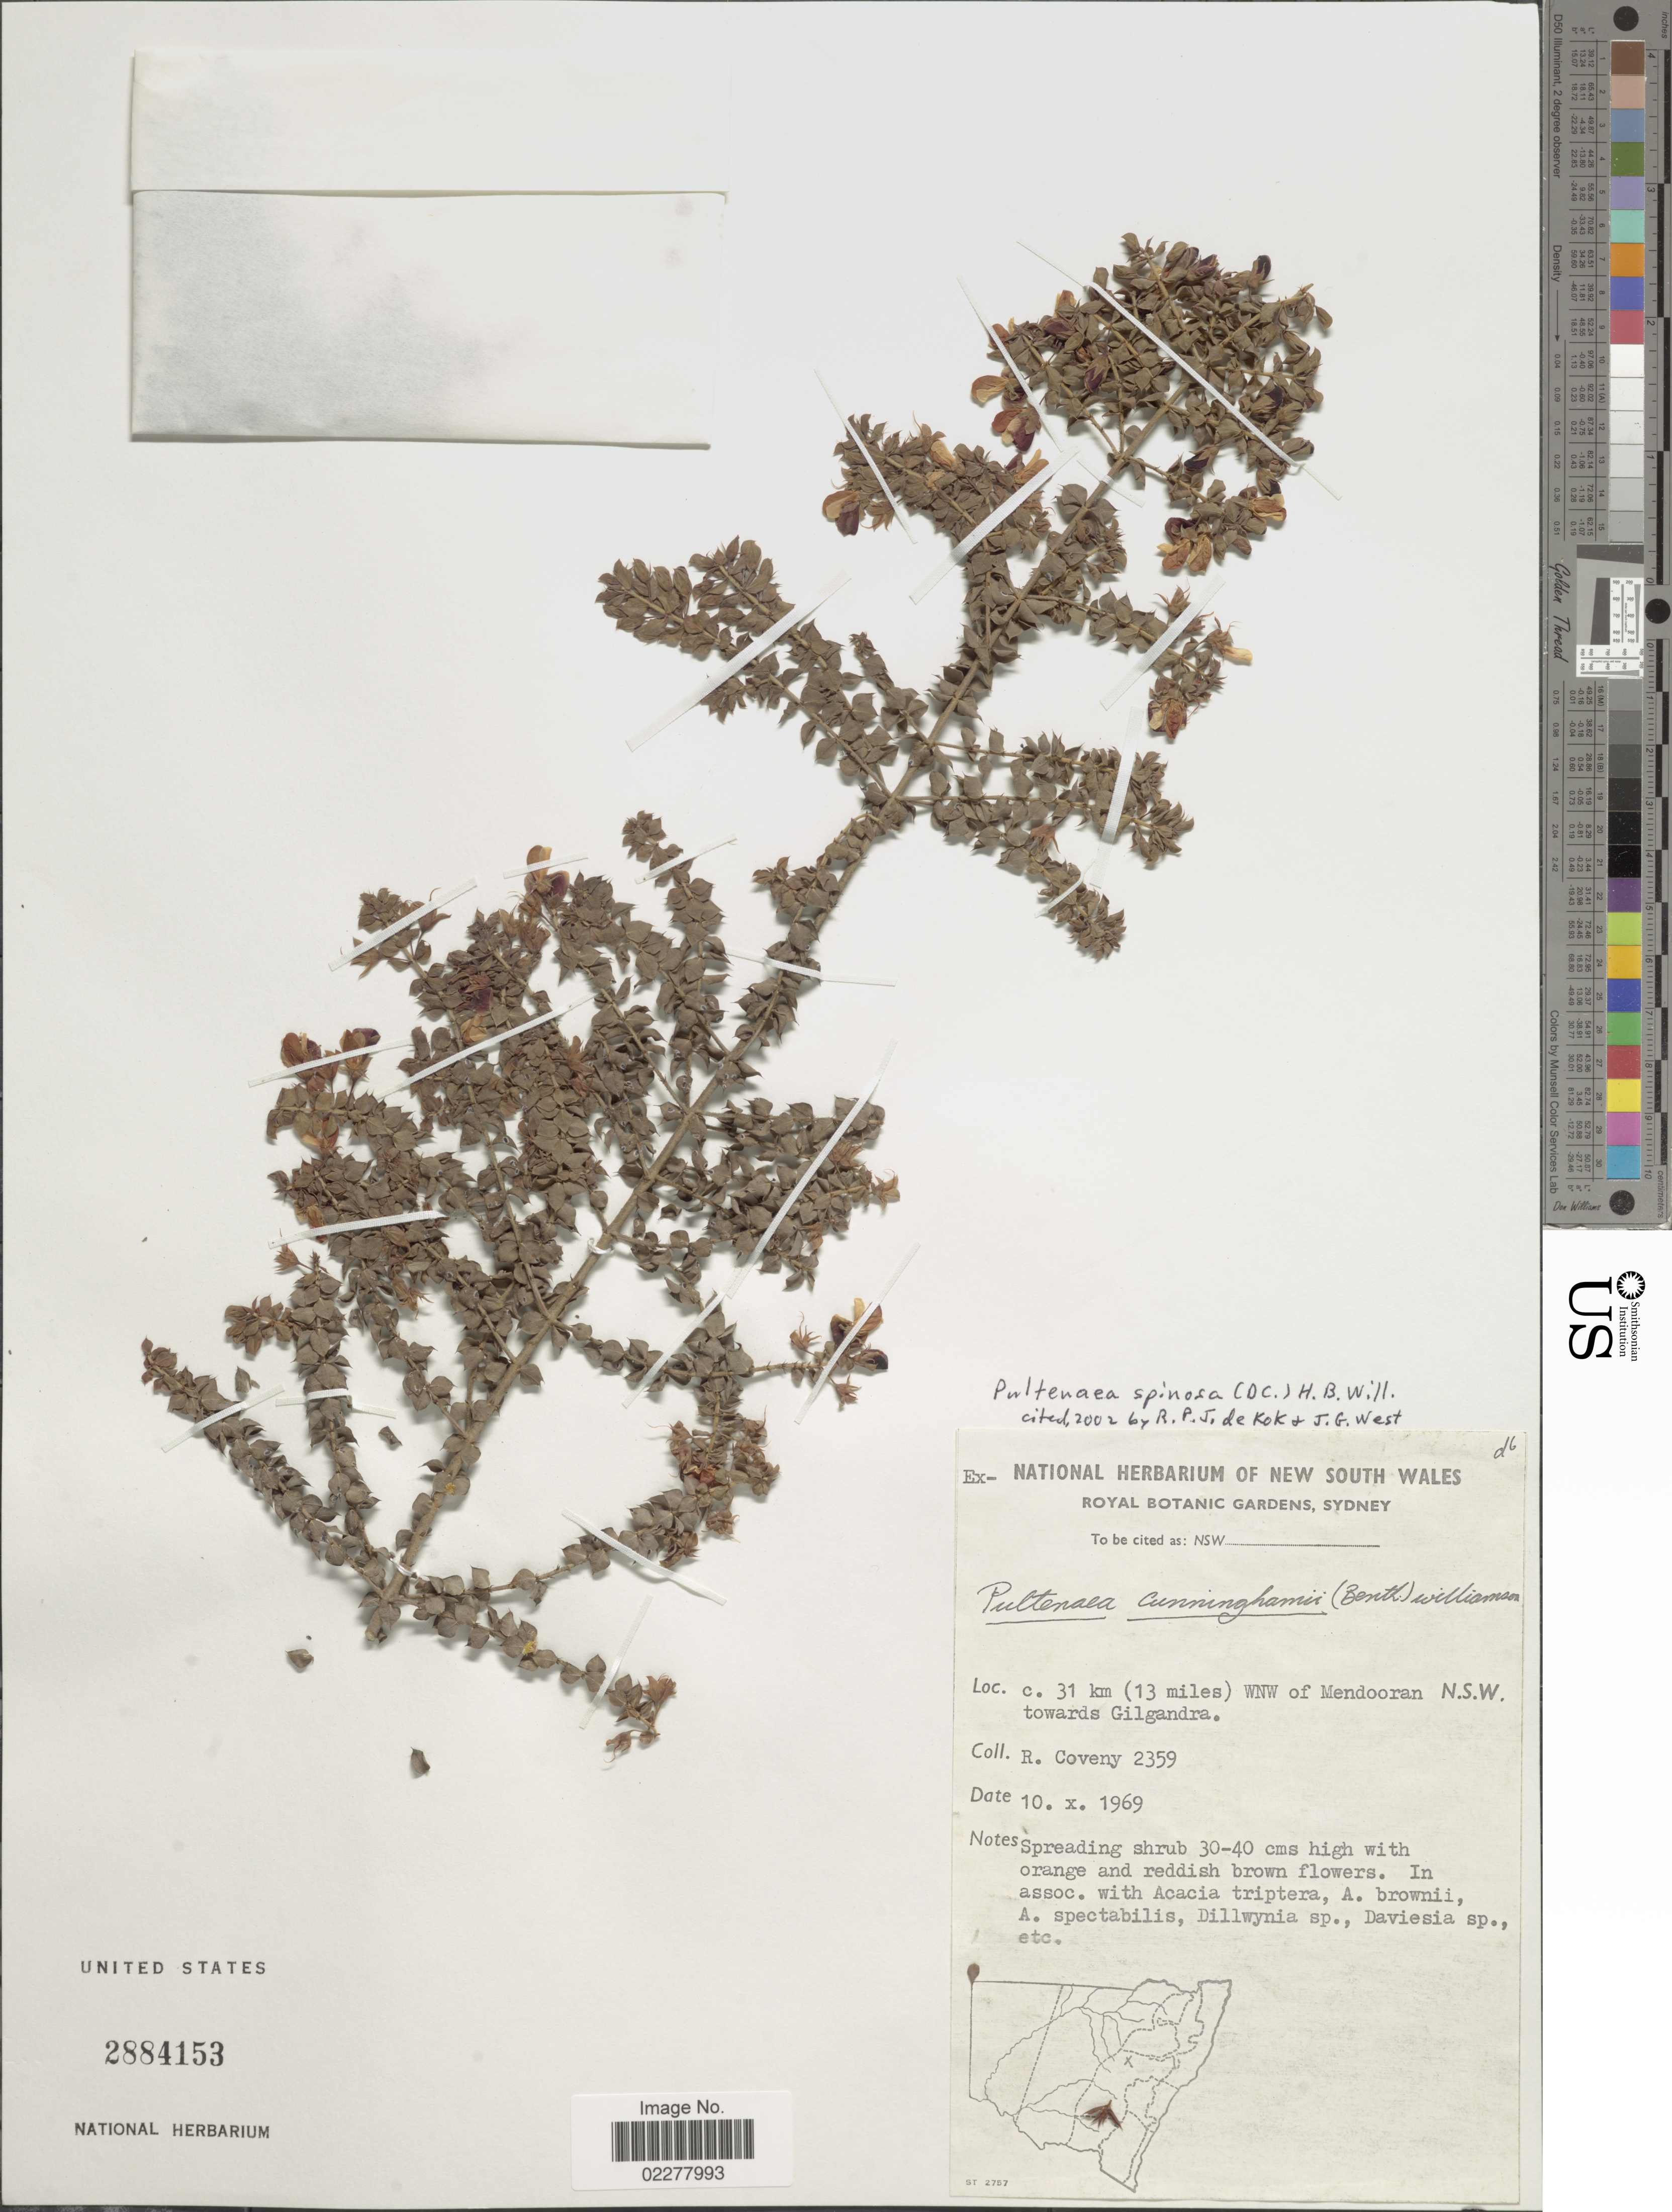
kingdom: Plantae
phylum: Tracheophyta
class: Magnoliopsida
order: Fabales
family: Fabaceae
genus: Pultenaea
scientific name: Pultenaea spinosa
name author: Will.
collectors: R. Coveny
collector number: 2359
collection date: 1969-10-10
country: Australia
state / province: New South Wales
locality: C. 31 km (13 miles) WNW of Mendooran towards Gilgandra. N.S.W.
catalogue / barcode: US 2884153